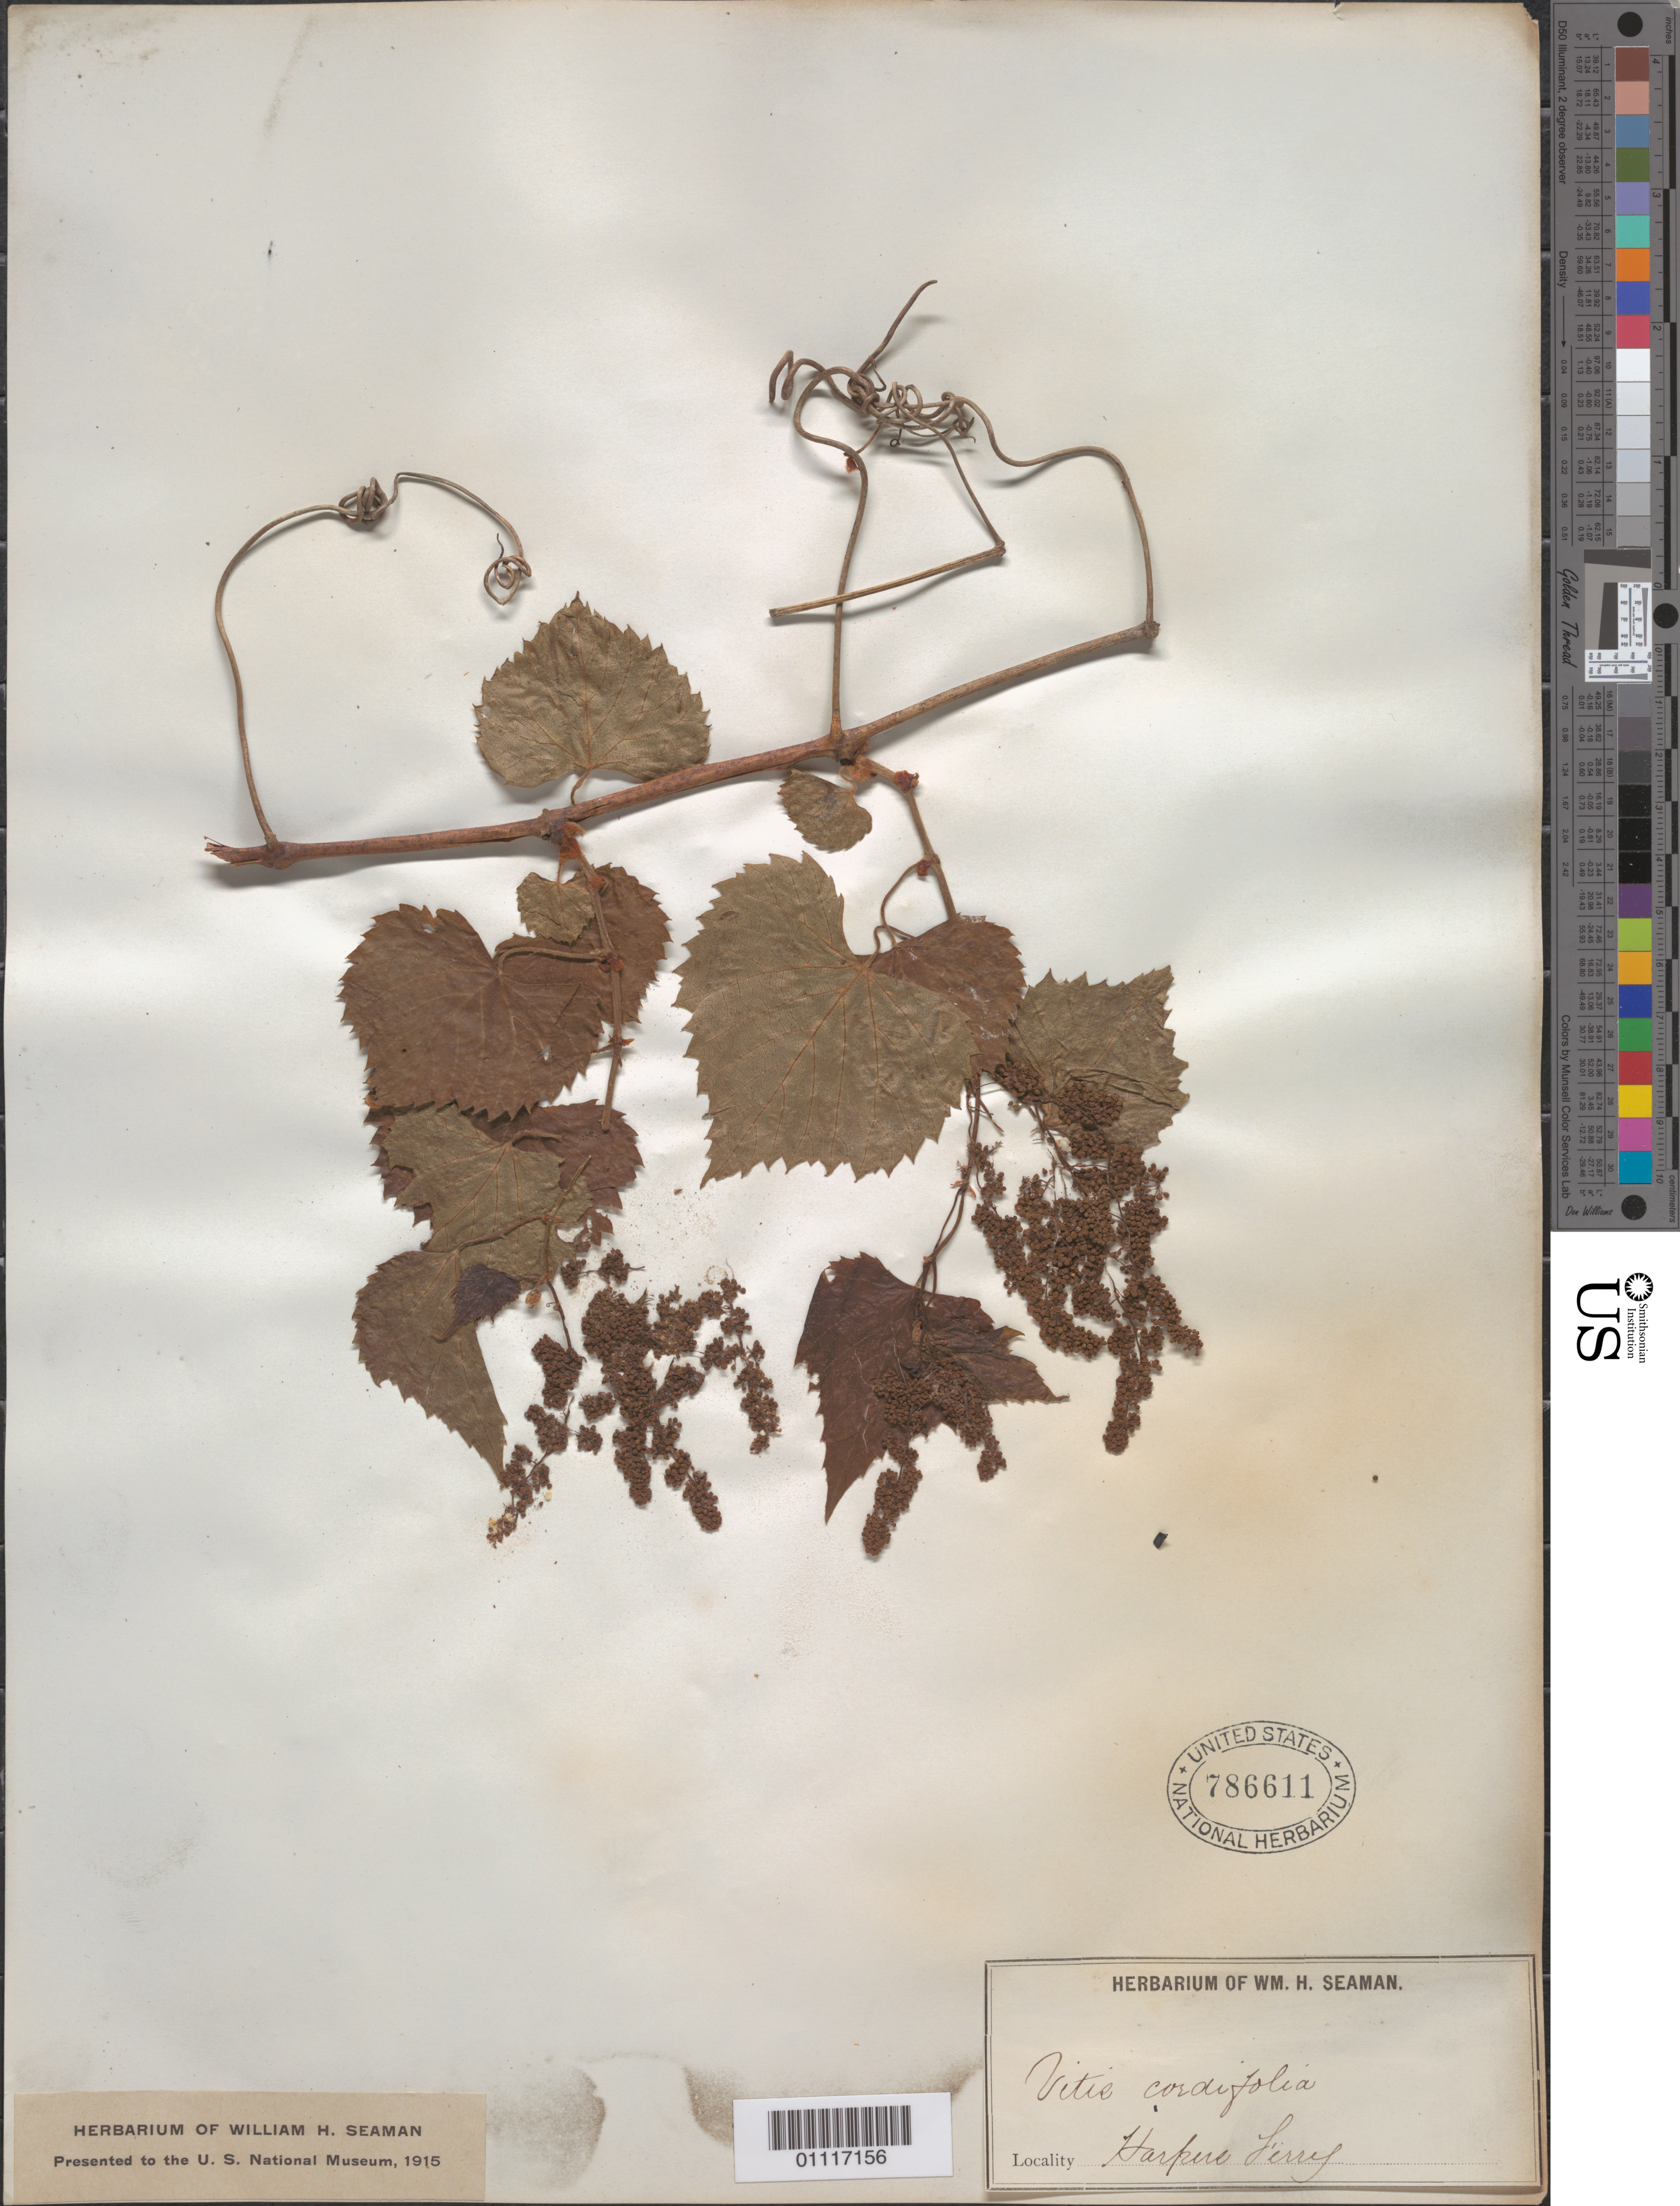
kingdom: Plantae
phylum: Tracheophyta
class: Magnoliopsida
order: Vitales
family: Vitaceae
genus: Vitis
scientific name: Vitis cordifolia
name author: Michx.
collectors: W. Seaman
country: United States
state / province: West Virginia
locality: Harper Ferry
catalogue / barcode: US 786611